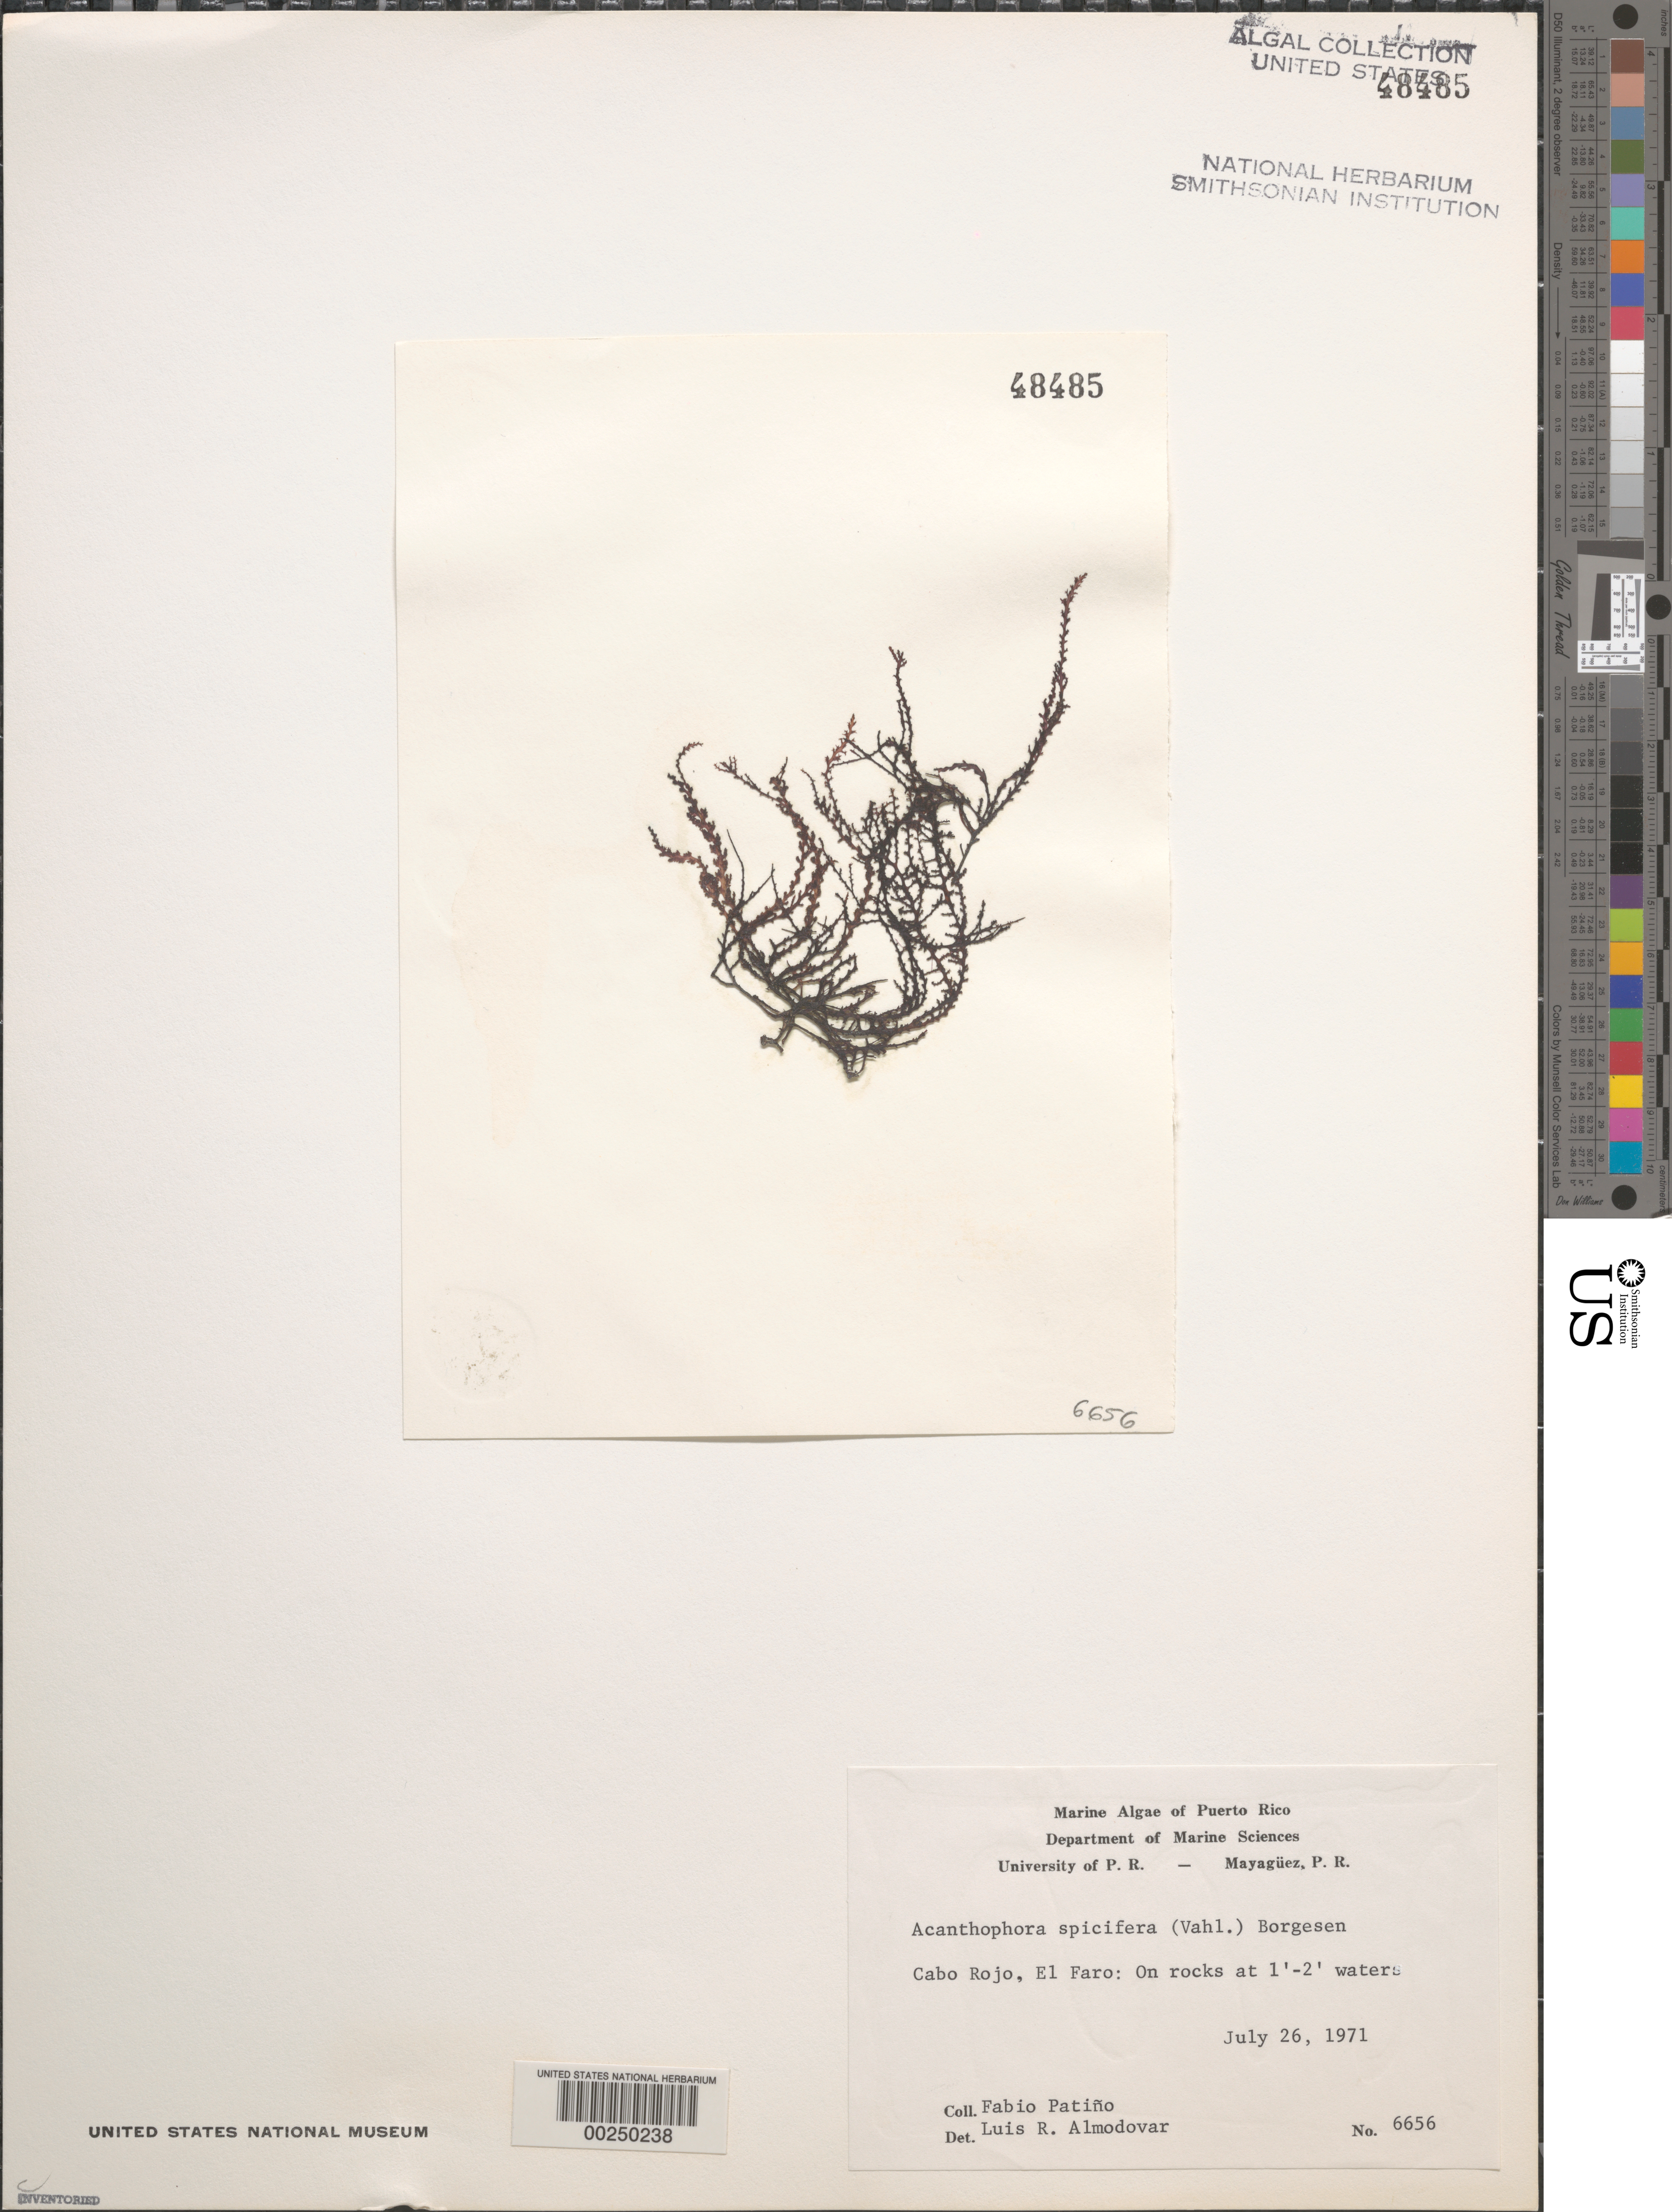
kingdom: Plantae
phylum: Rhodophyta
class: Florideophyceae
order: Ceramiales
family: Rhodomelaceae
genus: Acanthophora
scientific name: Acanthophora spicifera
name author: (Vahl) Børgesen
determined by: Almodovar, L. R.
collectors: F. Patino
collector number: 6656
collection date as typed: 26 Jul 1971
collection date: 1971-07-26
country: Puerto Rico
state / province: Cabo Rojo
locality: El faro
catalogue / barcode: US 48485